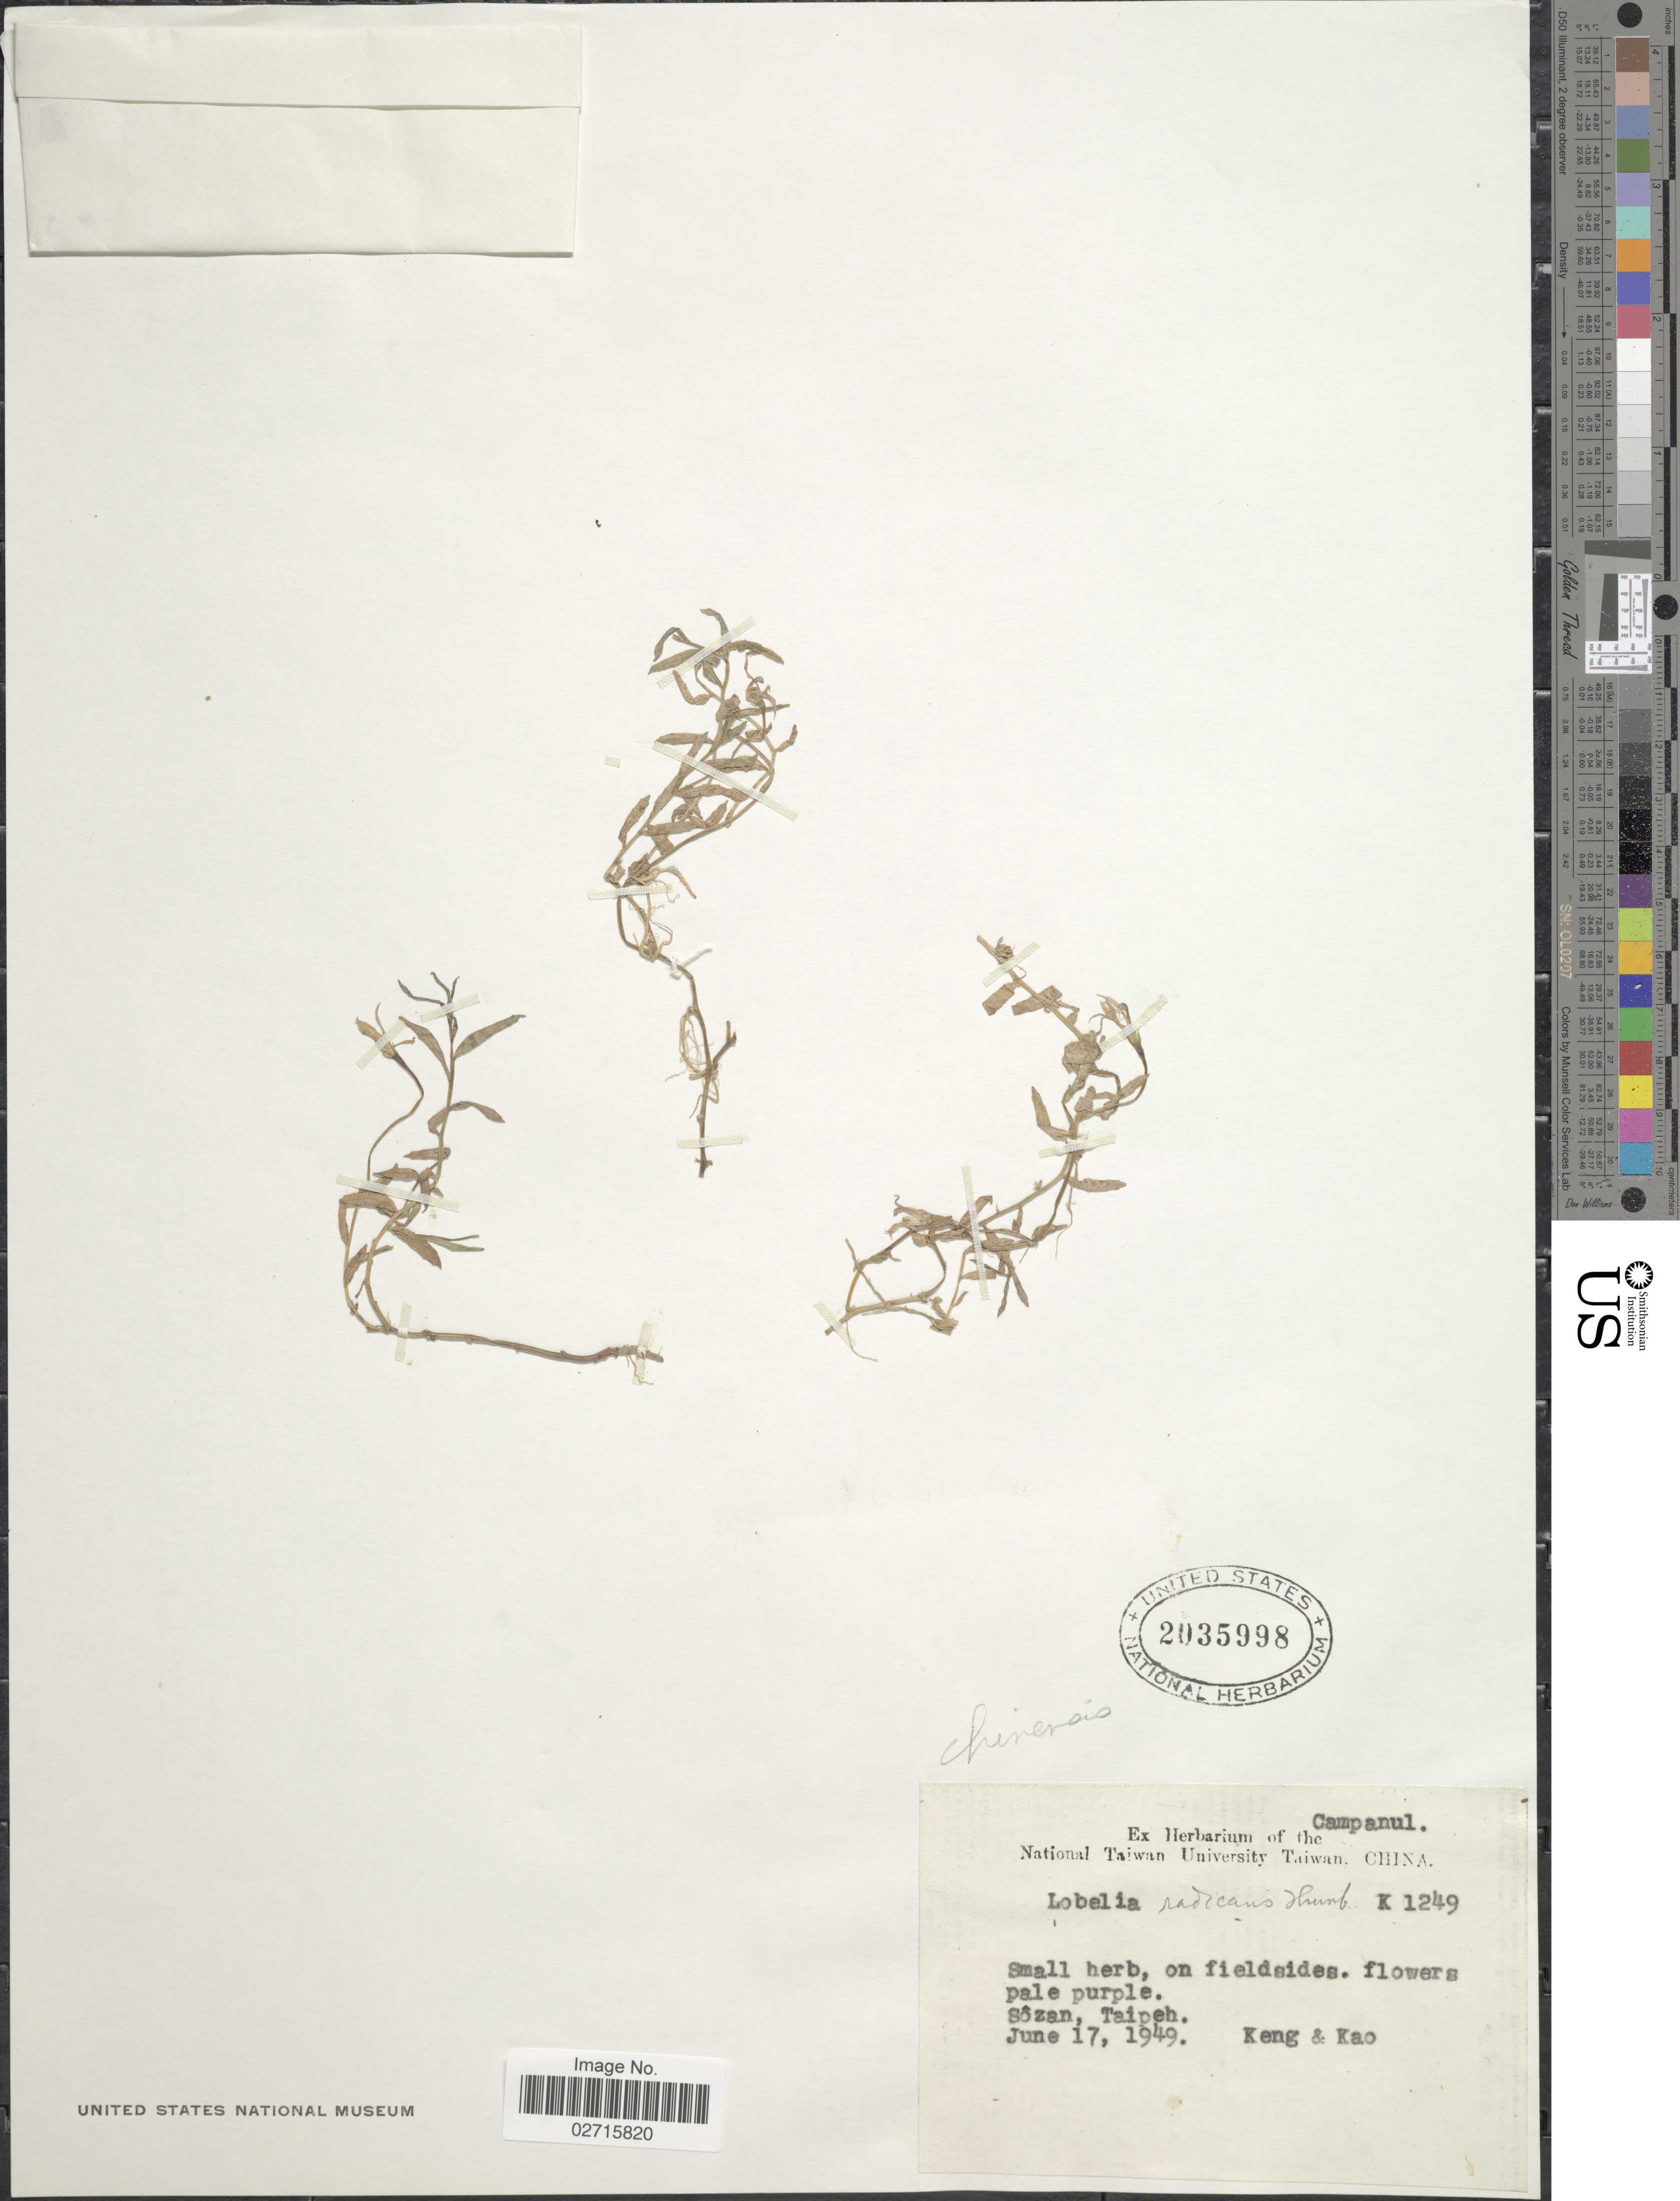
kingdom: Plantae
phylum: Tracheophyta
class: Magnoliopsida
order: Asterales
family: Campanulaceae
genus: Lobelia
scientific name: Lobelia radicans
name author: Thunb.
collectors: -- Keng & -. Kao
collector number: K 1249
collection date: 1949-06-17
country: Taiwan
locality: Sozan, Taipeh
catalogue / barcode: US 2035998